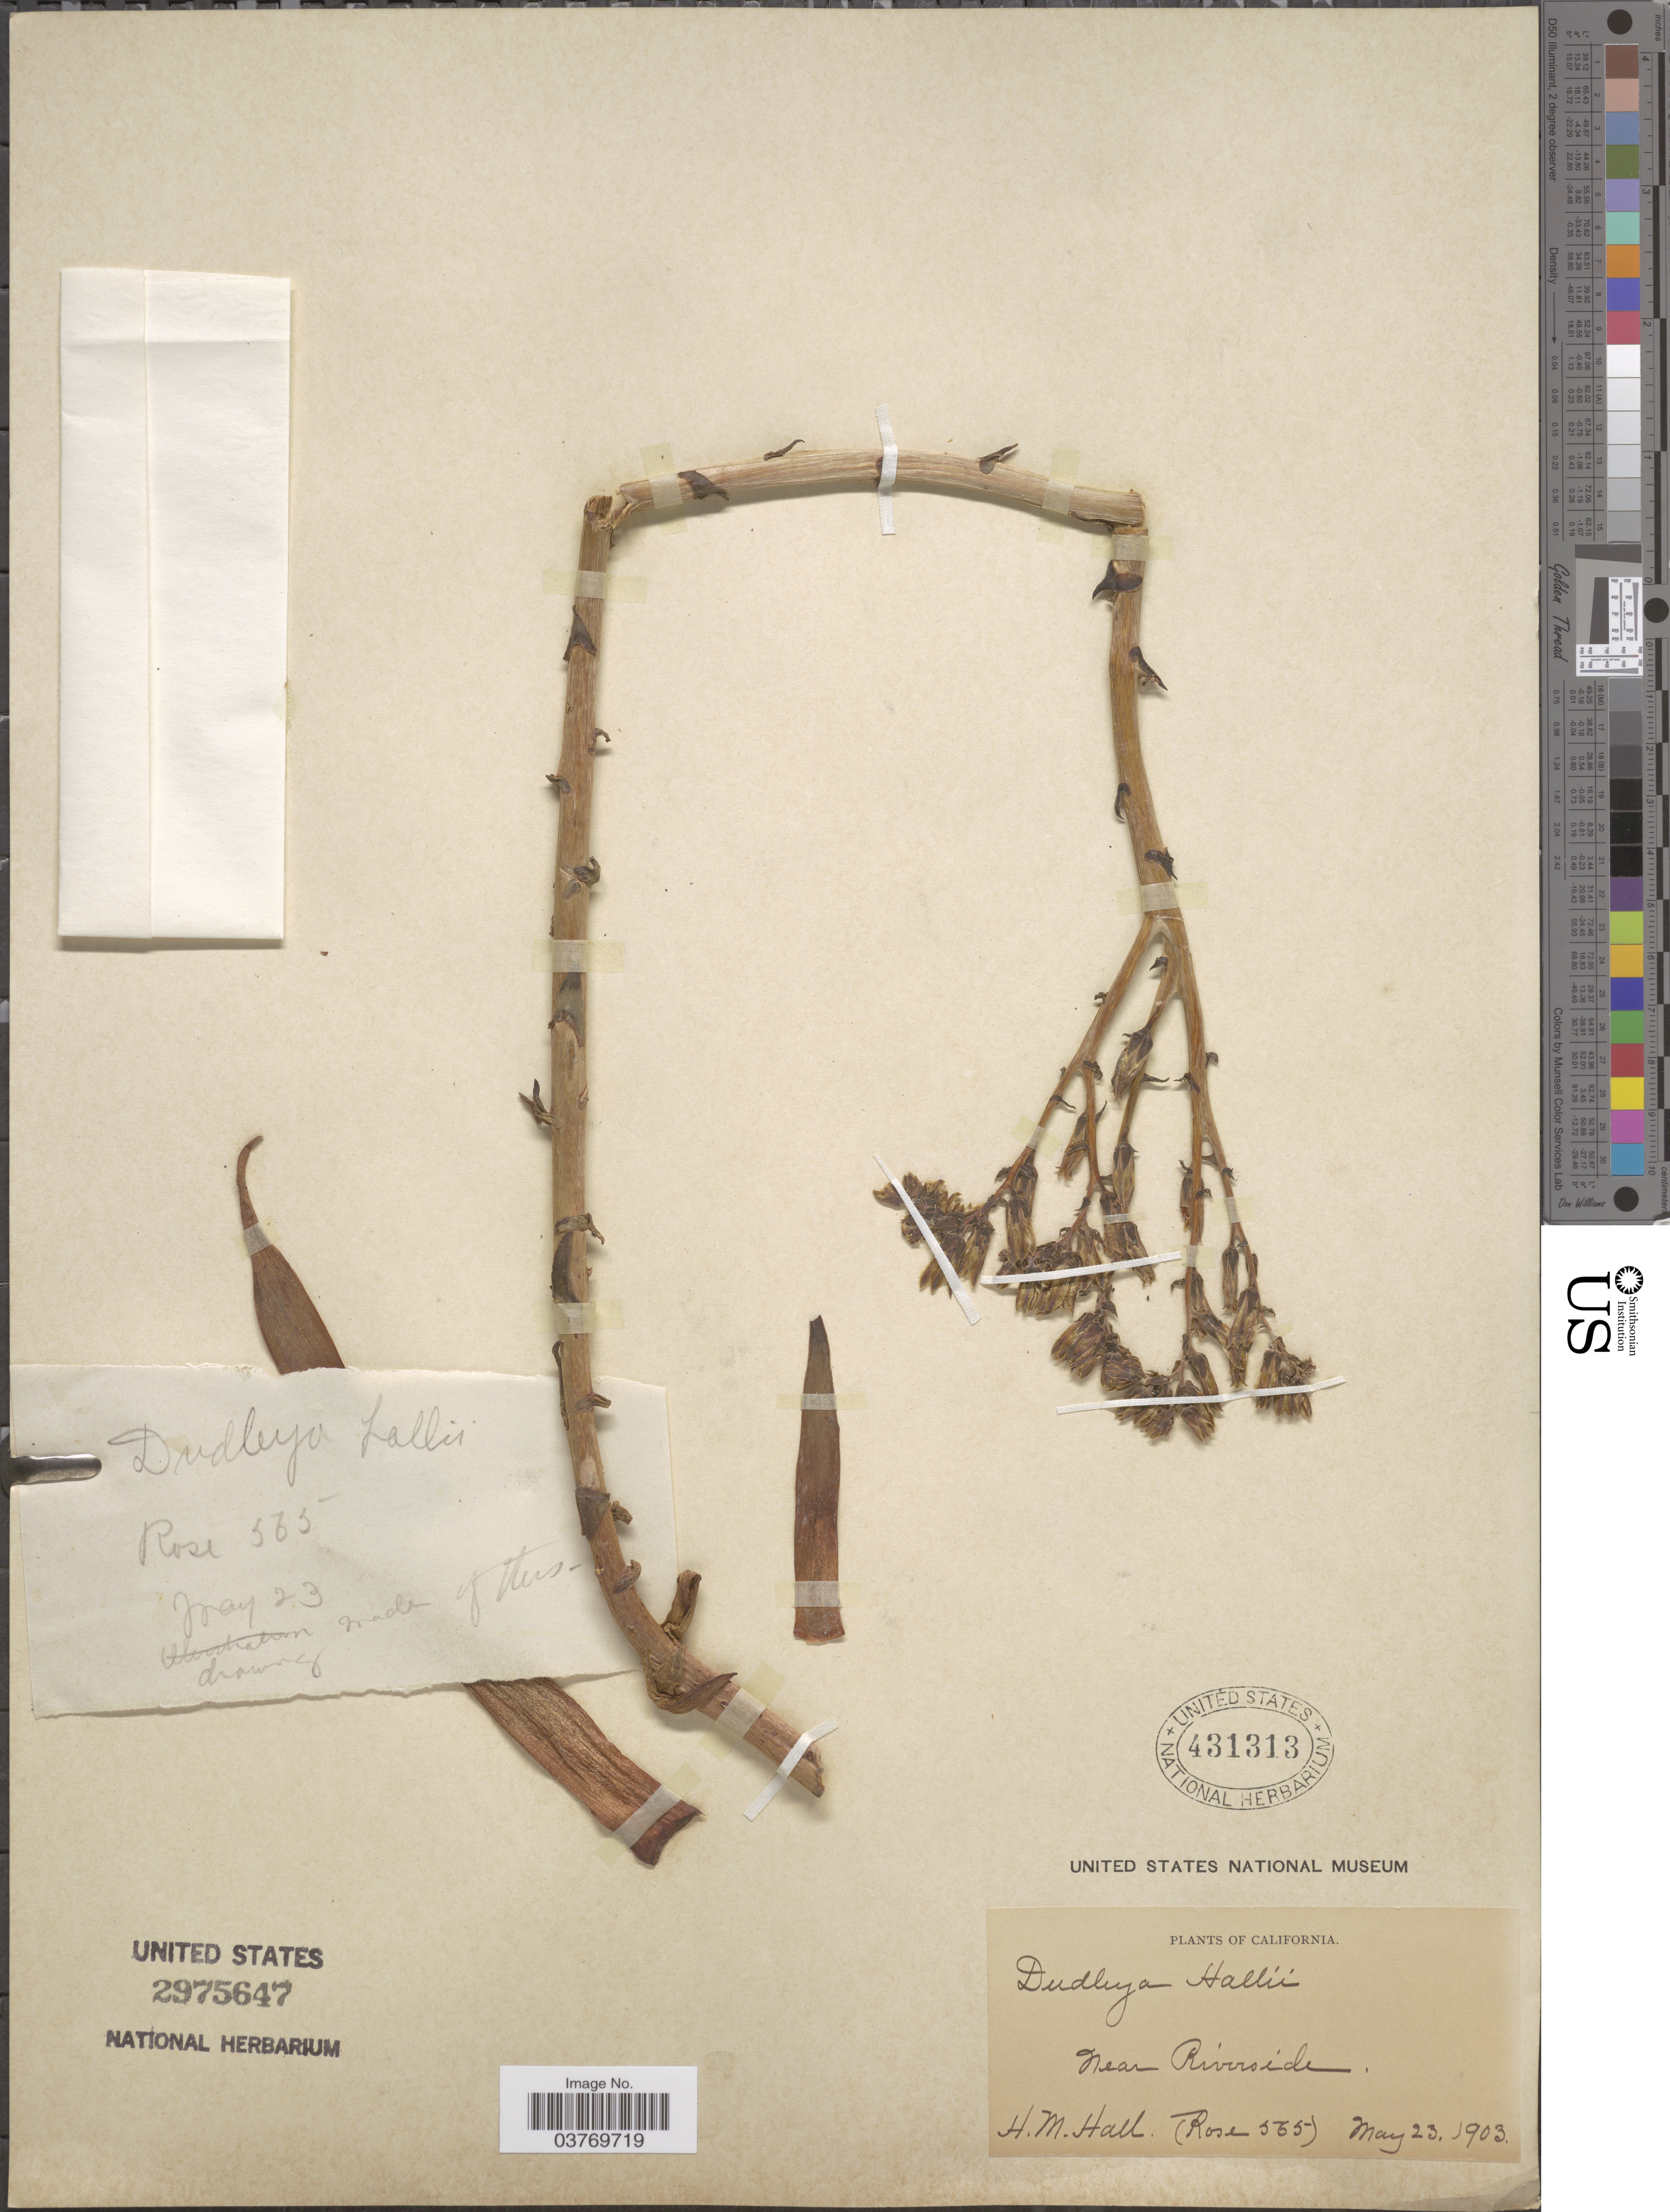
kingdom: Plantae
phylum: Tracheophyta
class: Magnoliopsida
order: Saxifragales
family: Crassulaceae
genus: Dudleya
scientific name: Dudleya hallii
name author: Rose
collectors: H. M. Hall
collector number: Rose 565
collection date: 1903-05-23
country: United States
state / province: California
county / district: Riverside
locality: Near Riverside.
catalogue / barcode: US 431313